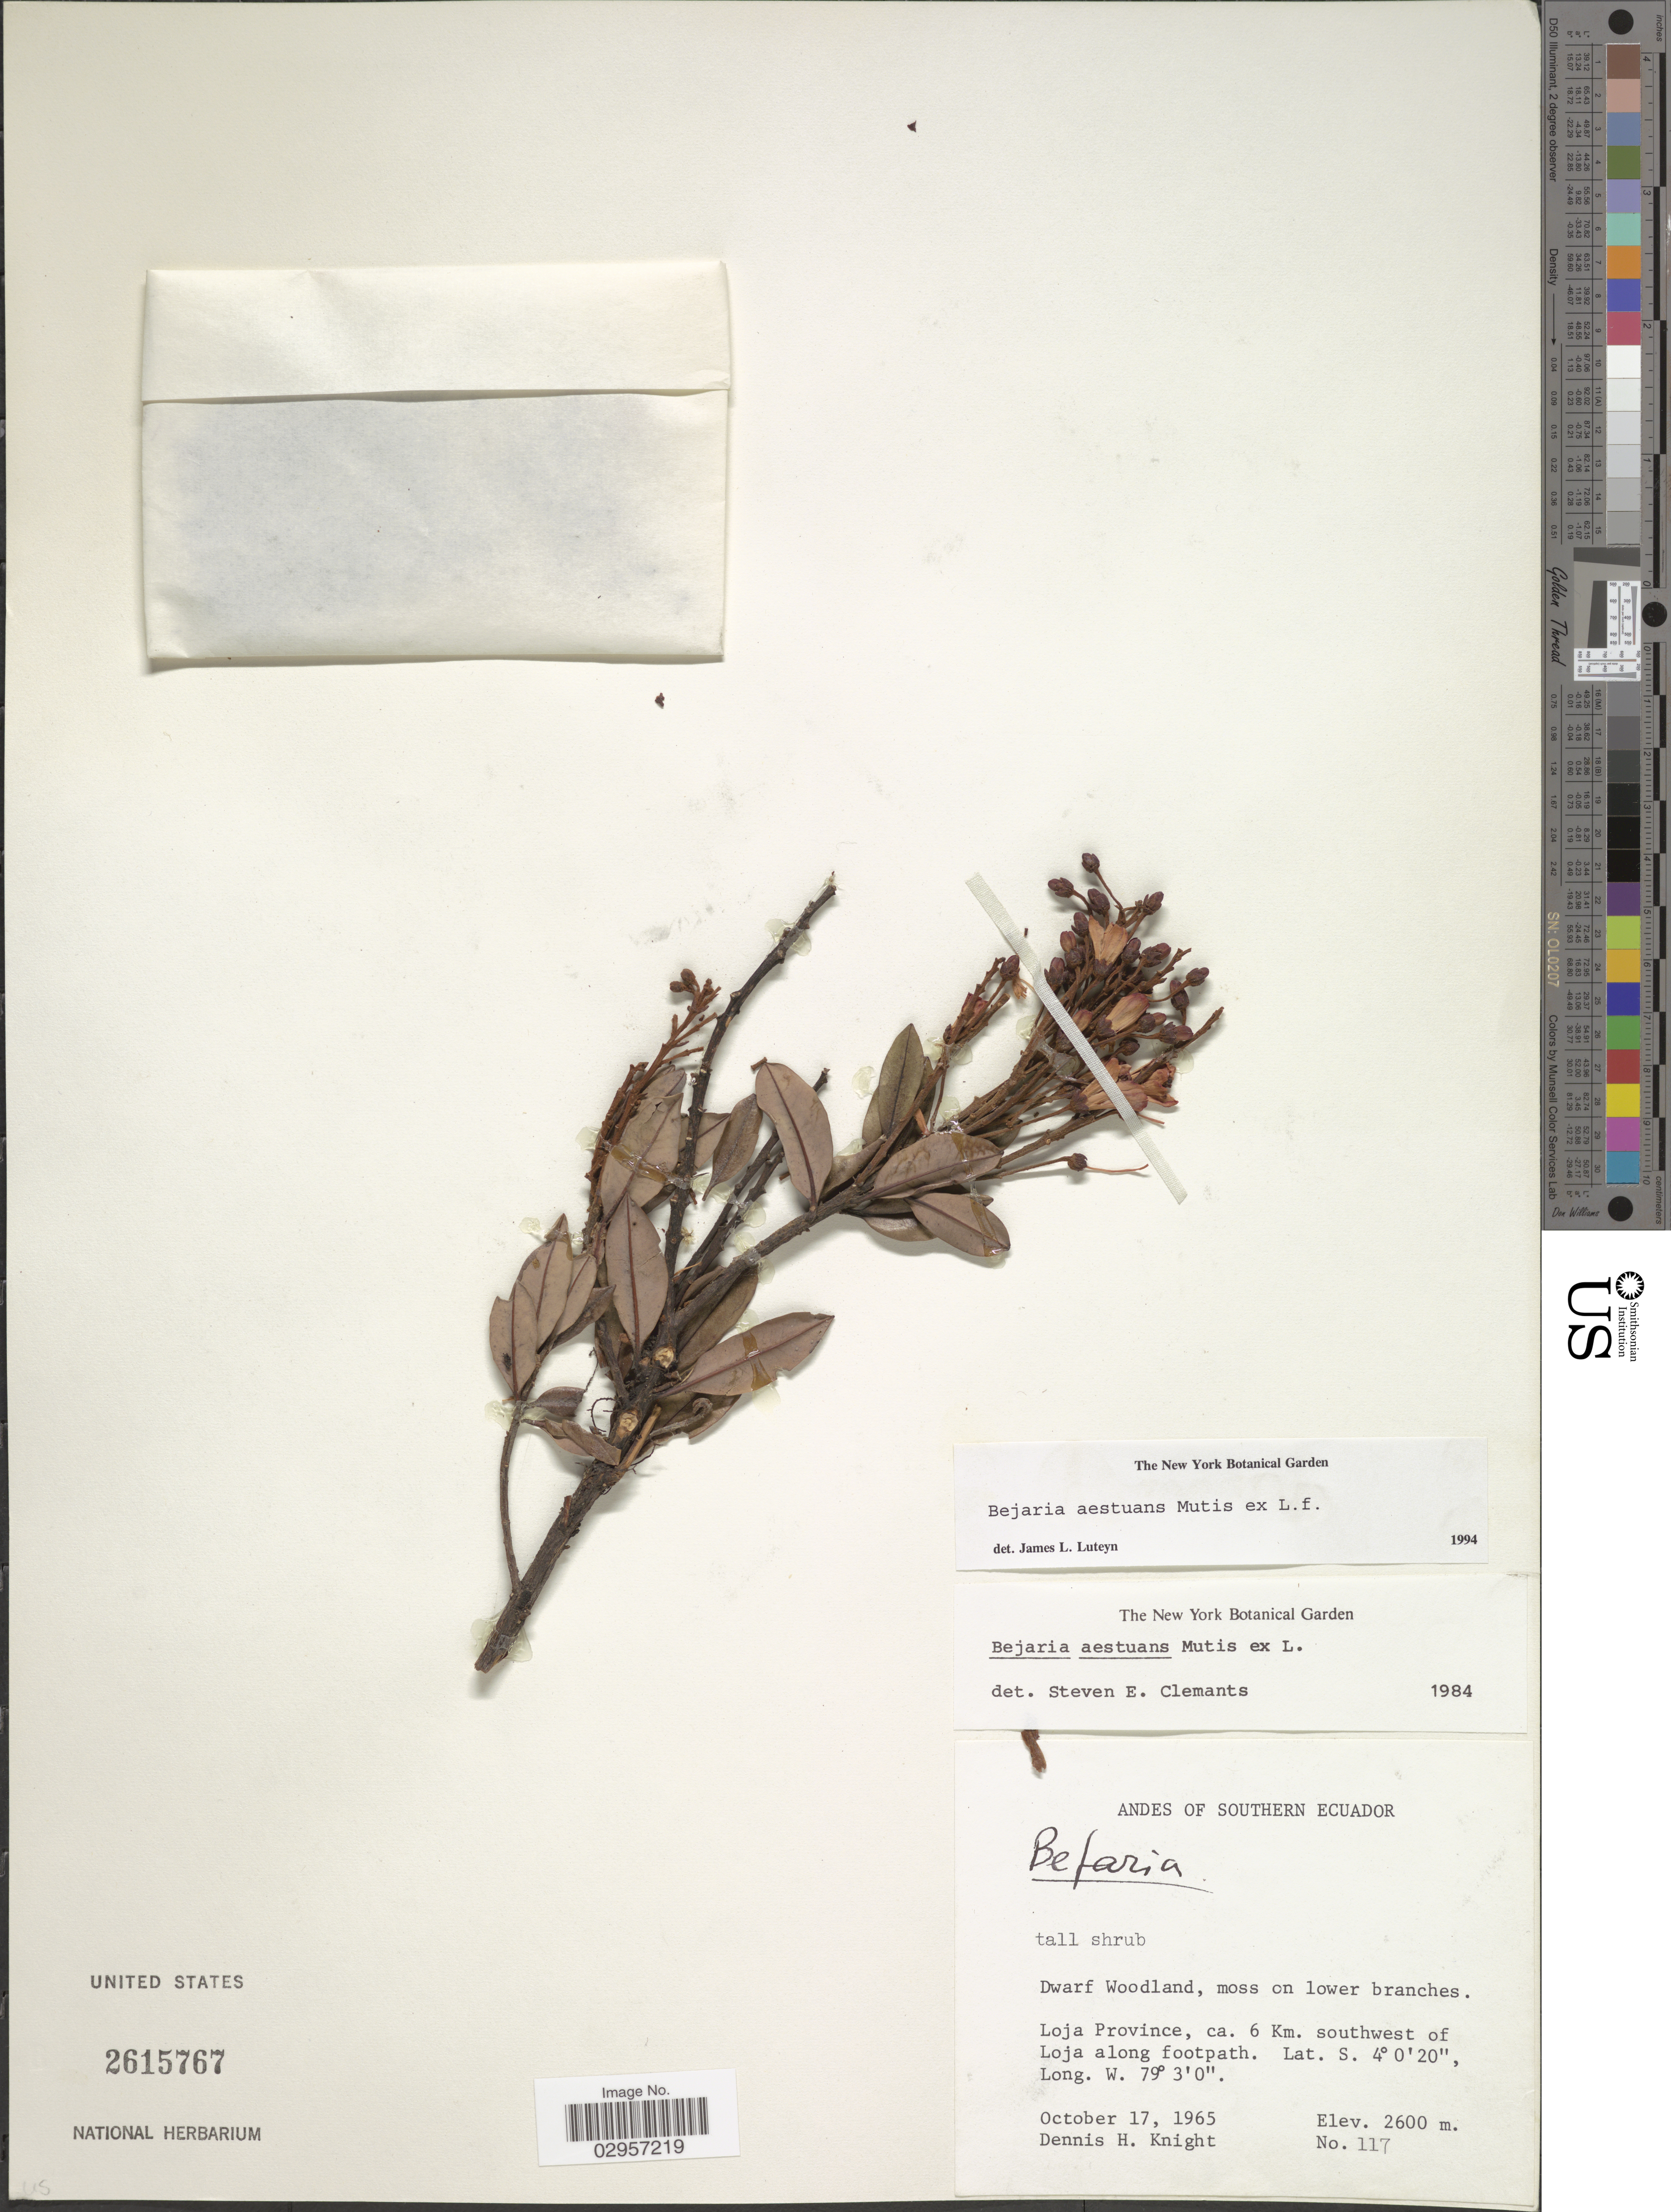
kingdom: Plantae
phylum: Tracheophyta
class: Magnoliopsida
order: Ericales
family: Ericaceae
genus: Befaria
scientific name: Befaria aestuans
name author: Mutis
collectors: D. Knight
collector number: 117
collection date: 1965-10-17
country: Ecuador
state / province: Loja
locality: Andes of Southern Ecuador. Loja Province, ca. 6 Km. southwest of Loja along footpath.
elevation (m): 2600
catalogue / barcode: US 2615767